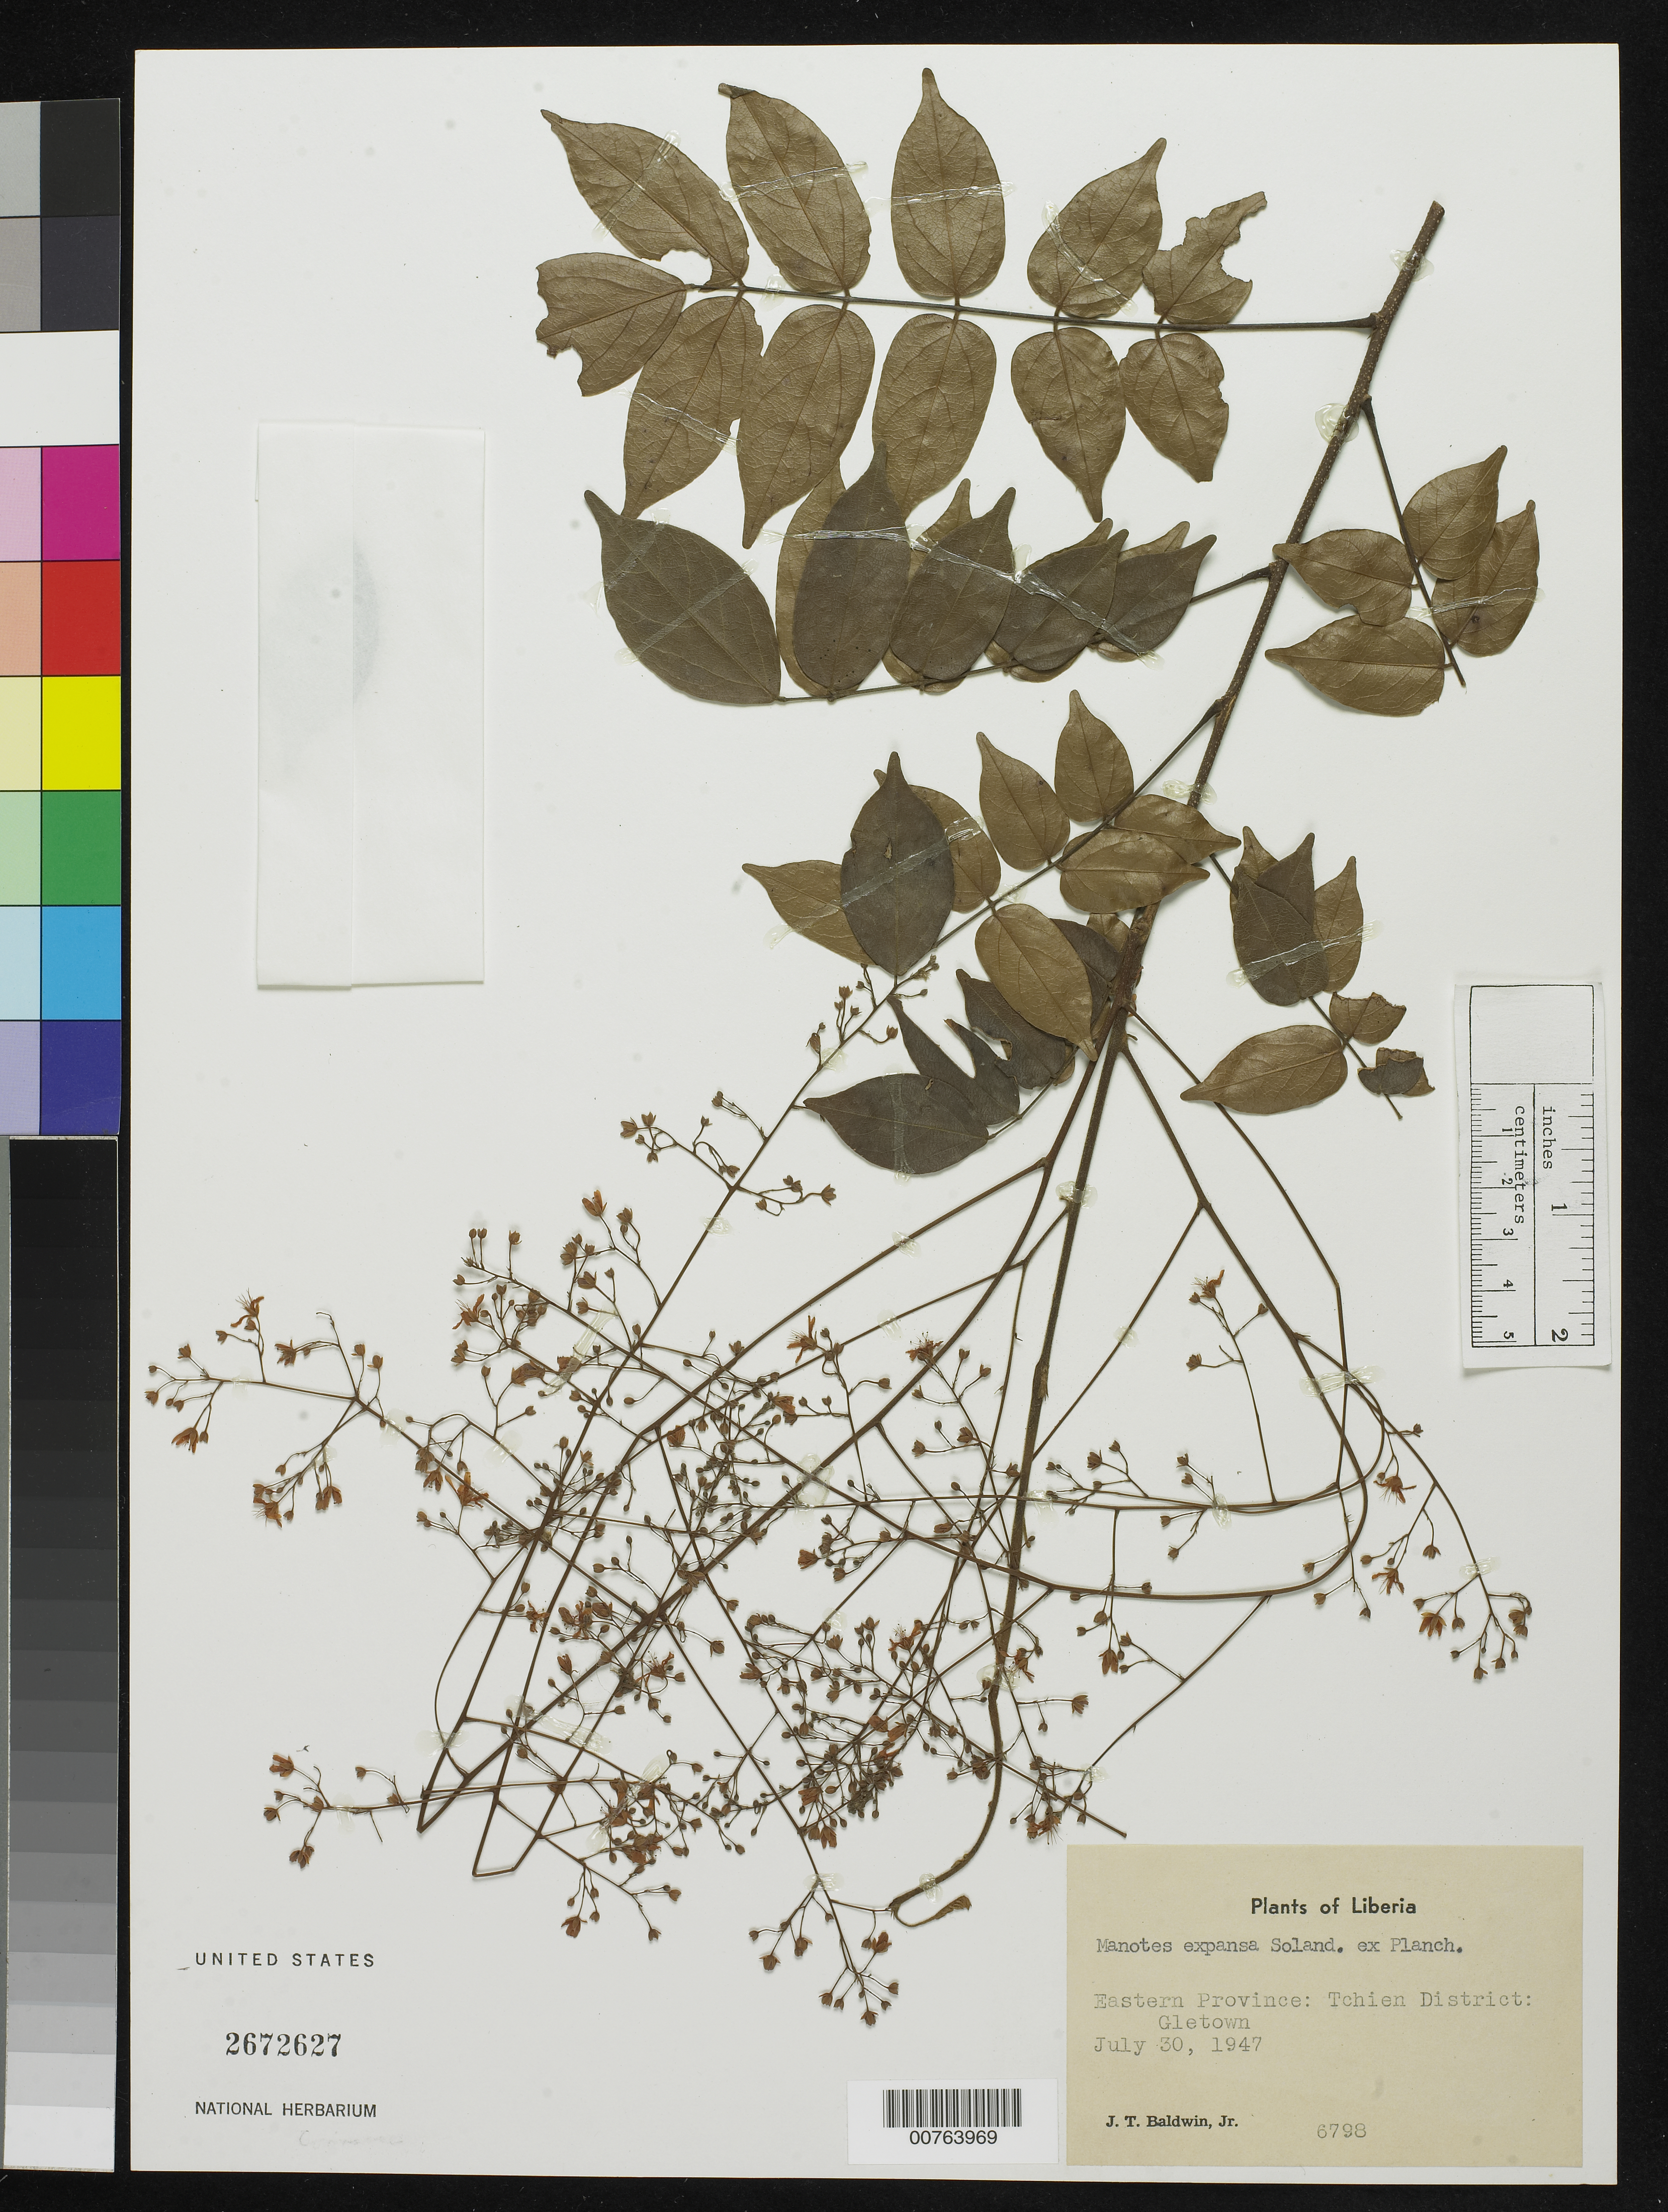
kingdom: Plantae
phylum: Tracheophyta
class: Magnoliopsida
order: Oxalidales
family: Connaraceae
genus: Manotes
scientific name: Manotes expansa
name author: Sol. ex Planch.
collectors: J. T. Baldwin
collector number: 6798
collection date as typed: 30 Jul 1947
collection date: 1947-07-30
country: Liberia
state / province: Grand Gedeh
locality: Eastern Province: Tchien District, Gletown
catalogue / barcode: US 2672627